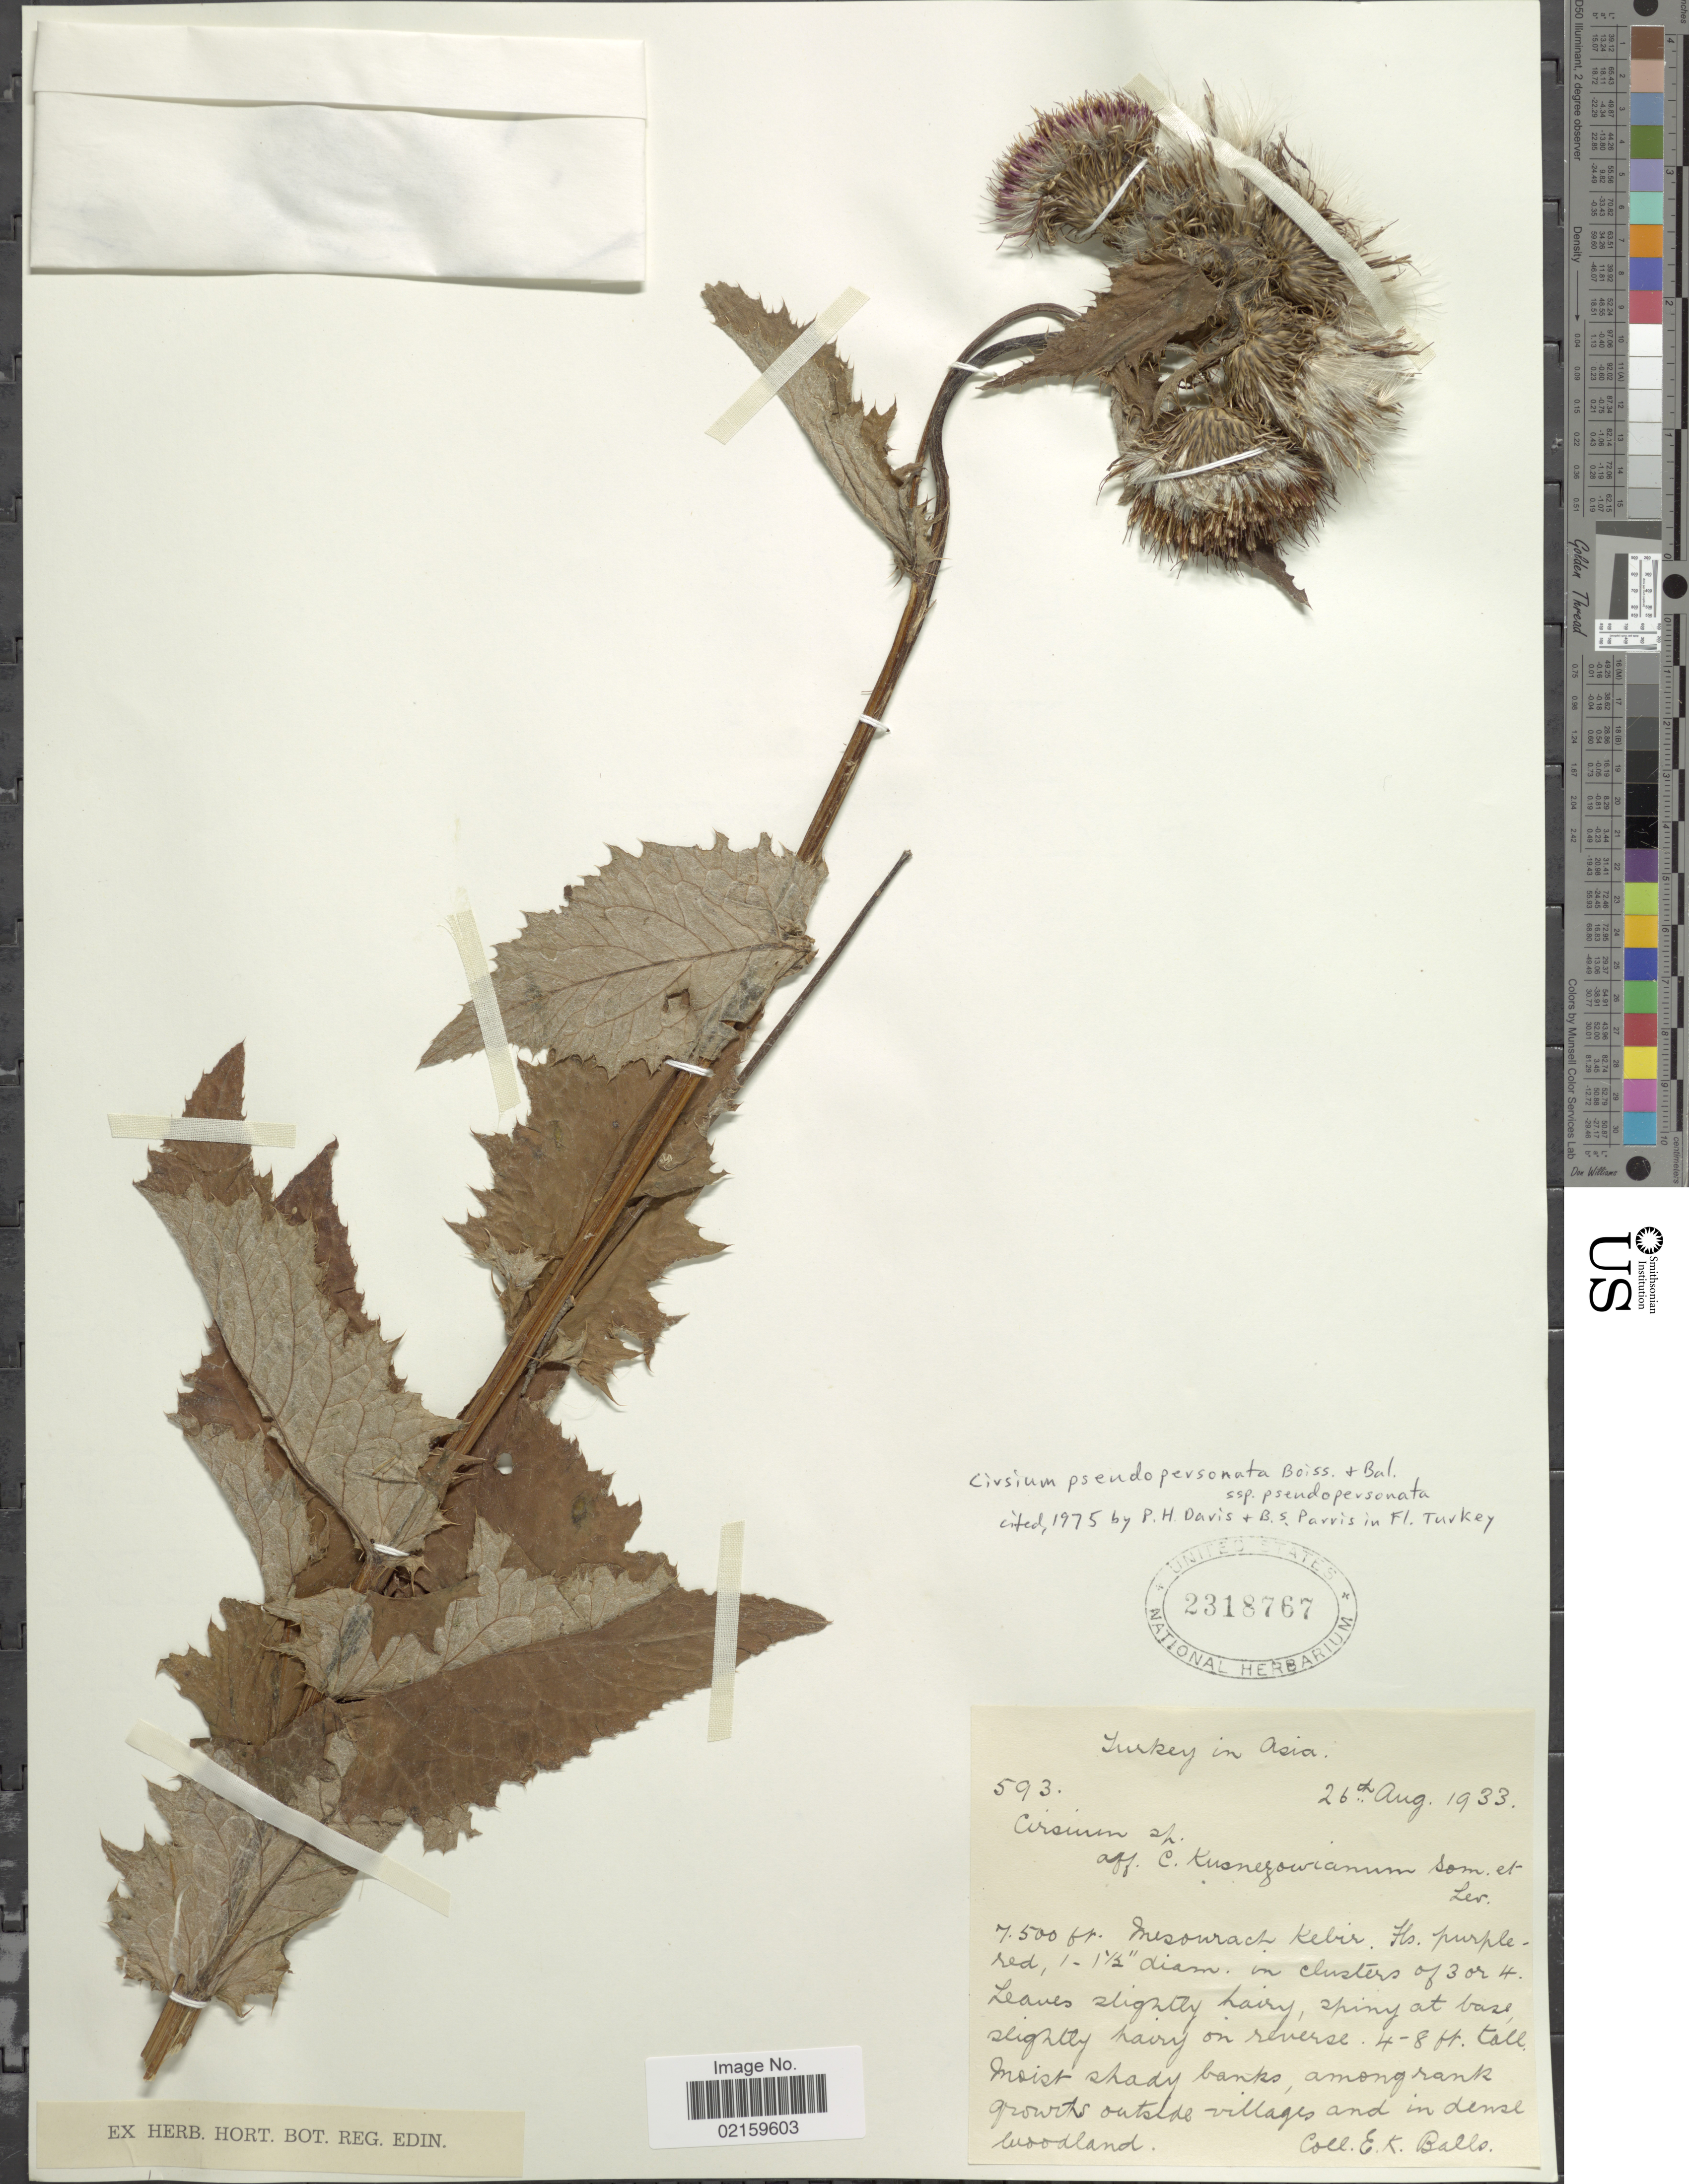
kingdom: Plantae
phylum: Tracheophyta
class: Magnoliopsida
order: Asterales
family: Asteraceae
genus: Cirsium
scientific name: Cirsium pseudopersonata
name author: Boiss. & Balansa ex Boiss.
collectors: E. K. Balls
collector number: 593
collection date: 1933-08-26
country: Turkey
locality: Turkey in Asia.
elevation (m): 2286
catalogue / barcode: US 2318767